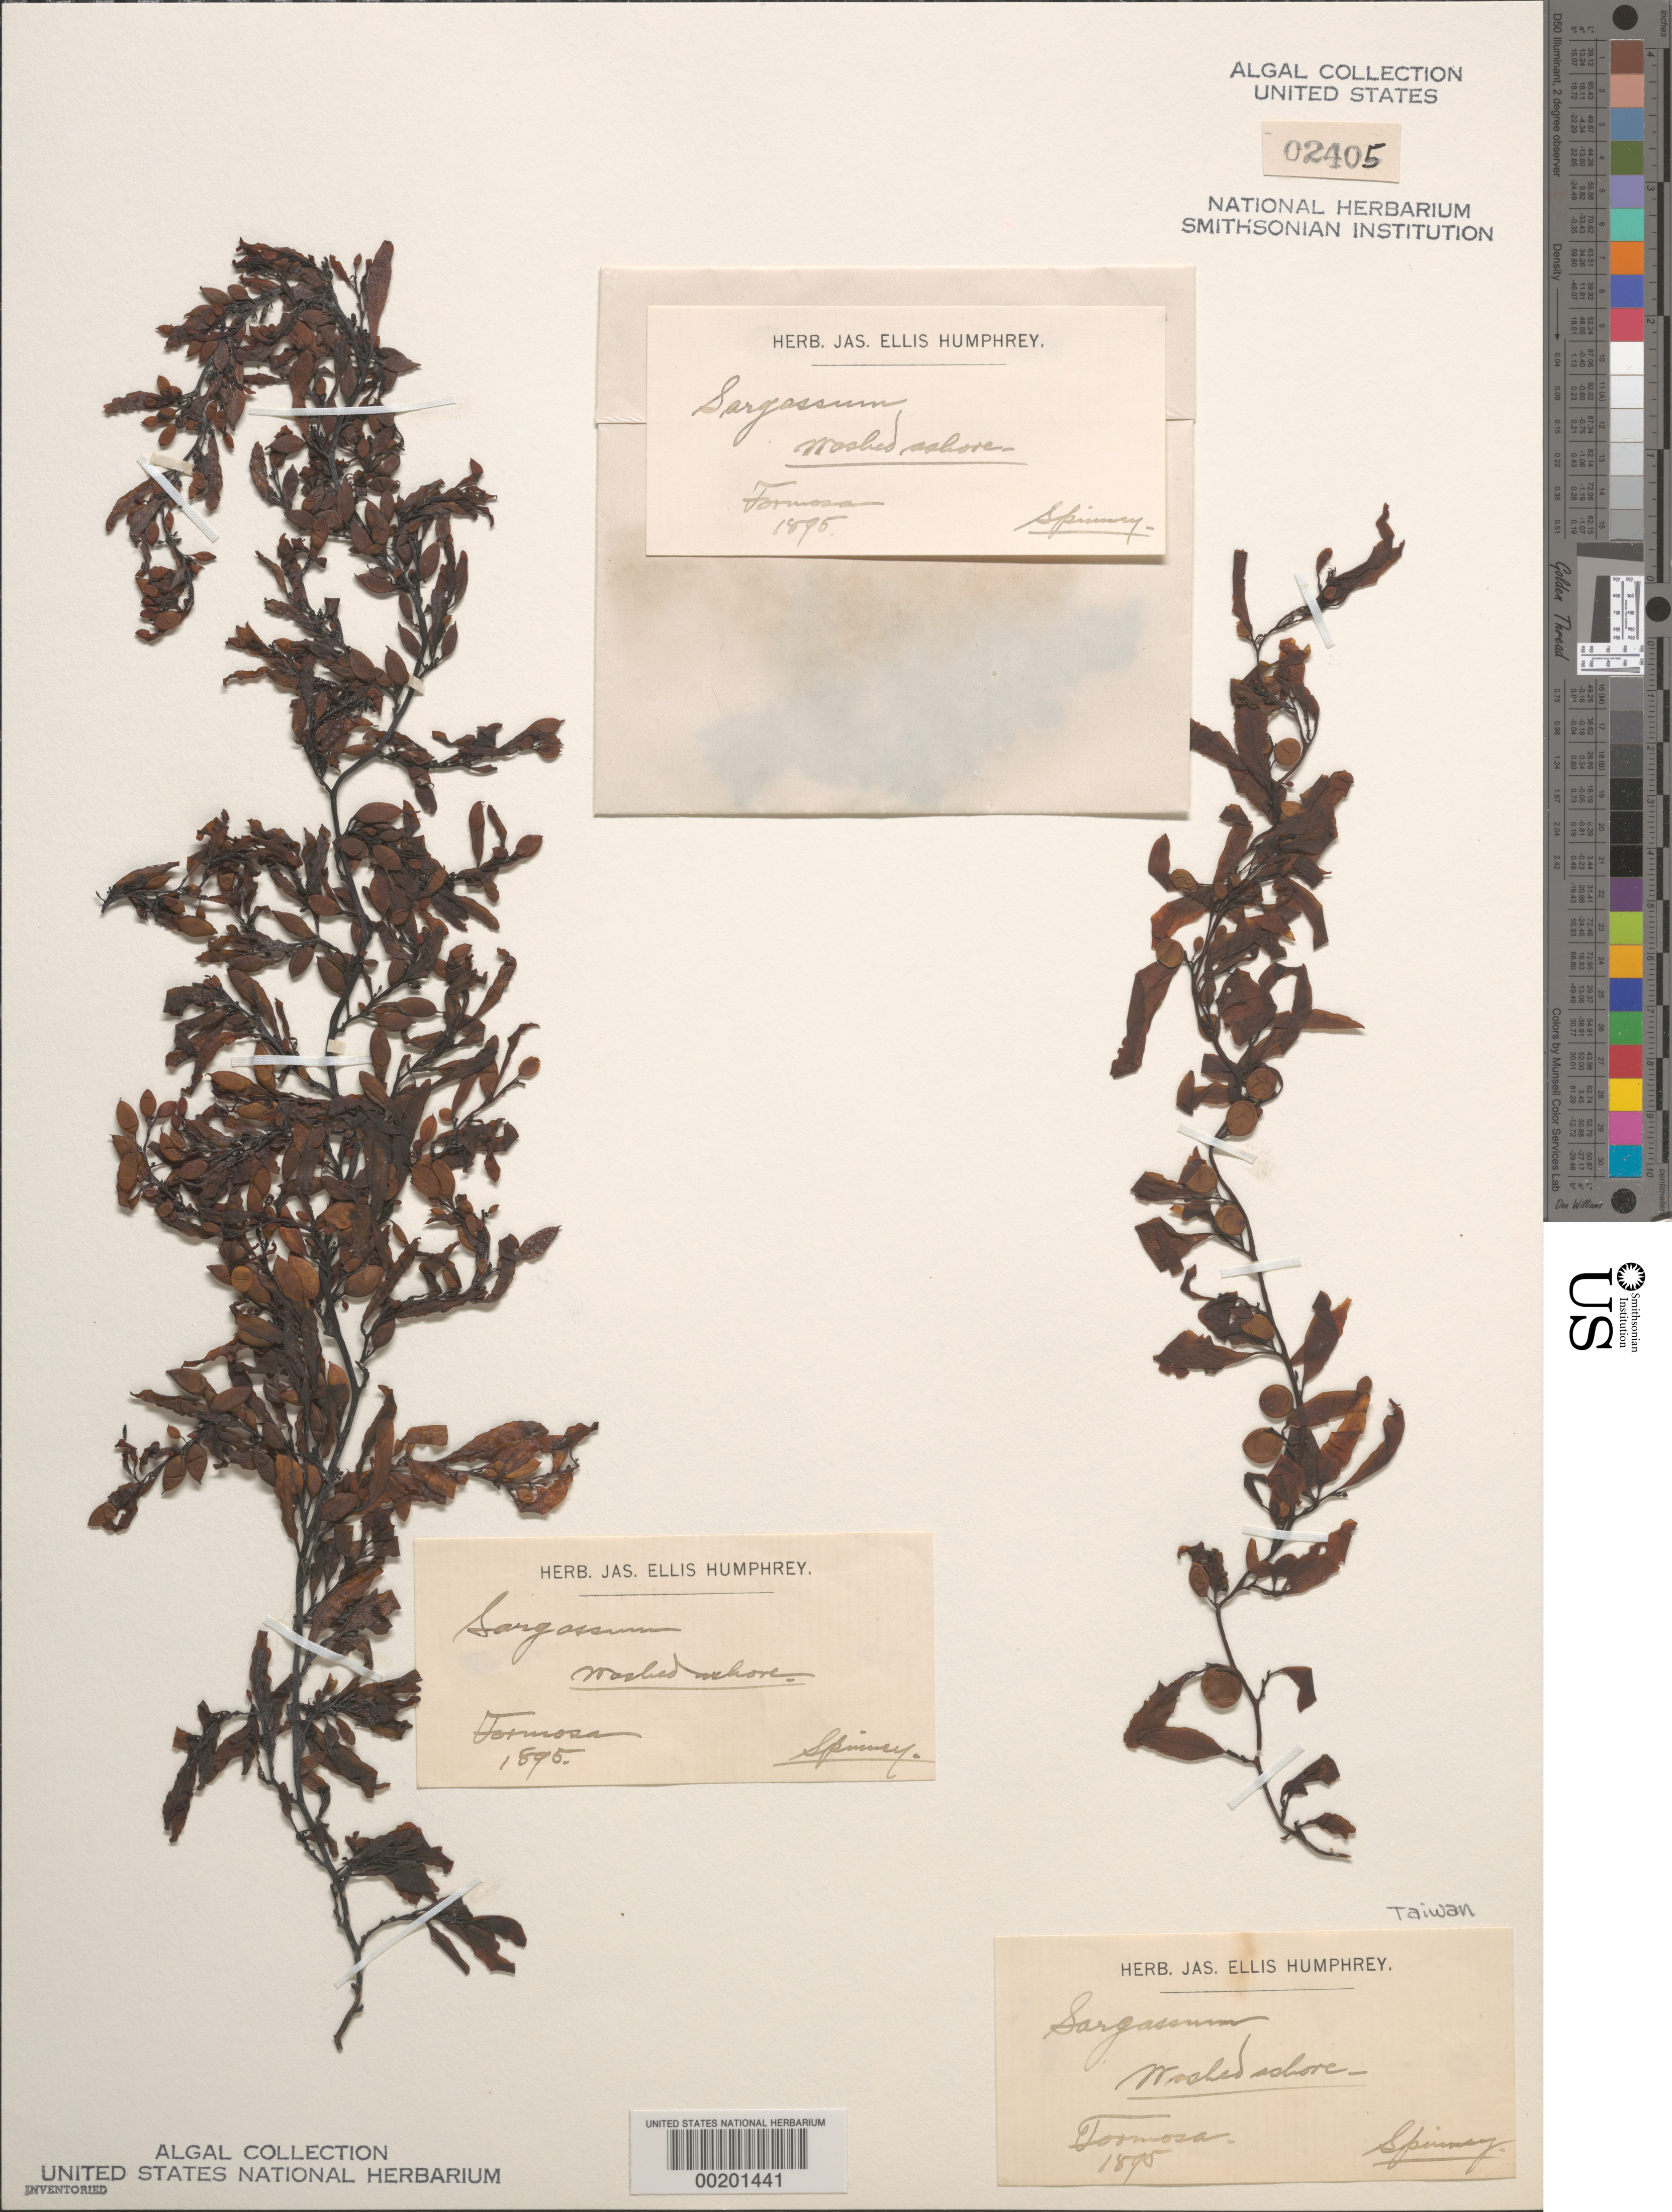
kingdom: Chromista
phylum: Ochrophyta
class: Phaeophyceae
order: Fucales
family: Sargassaceae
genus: Sargassum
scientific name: Sargassum sp.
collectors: -. Spinney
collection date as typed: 1895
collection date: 1895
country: Taiwan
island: Taiwan [Formosa]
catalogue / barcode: US 2405